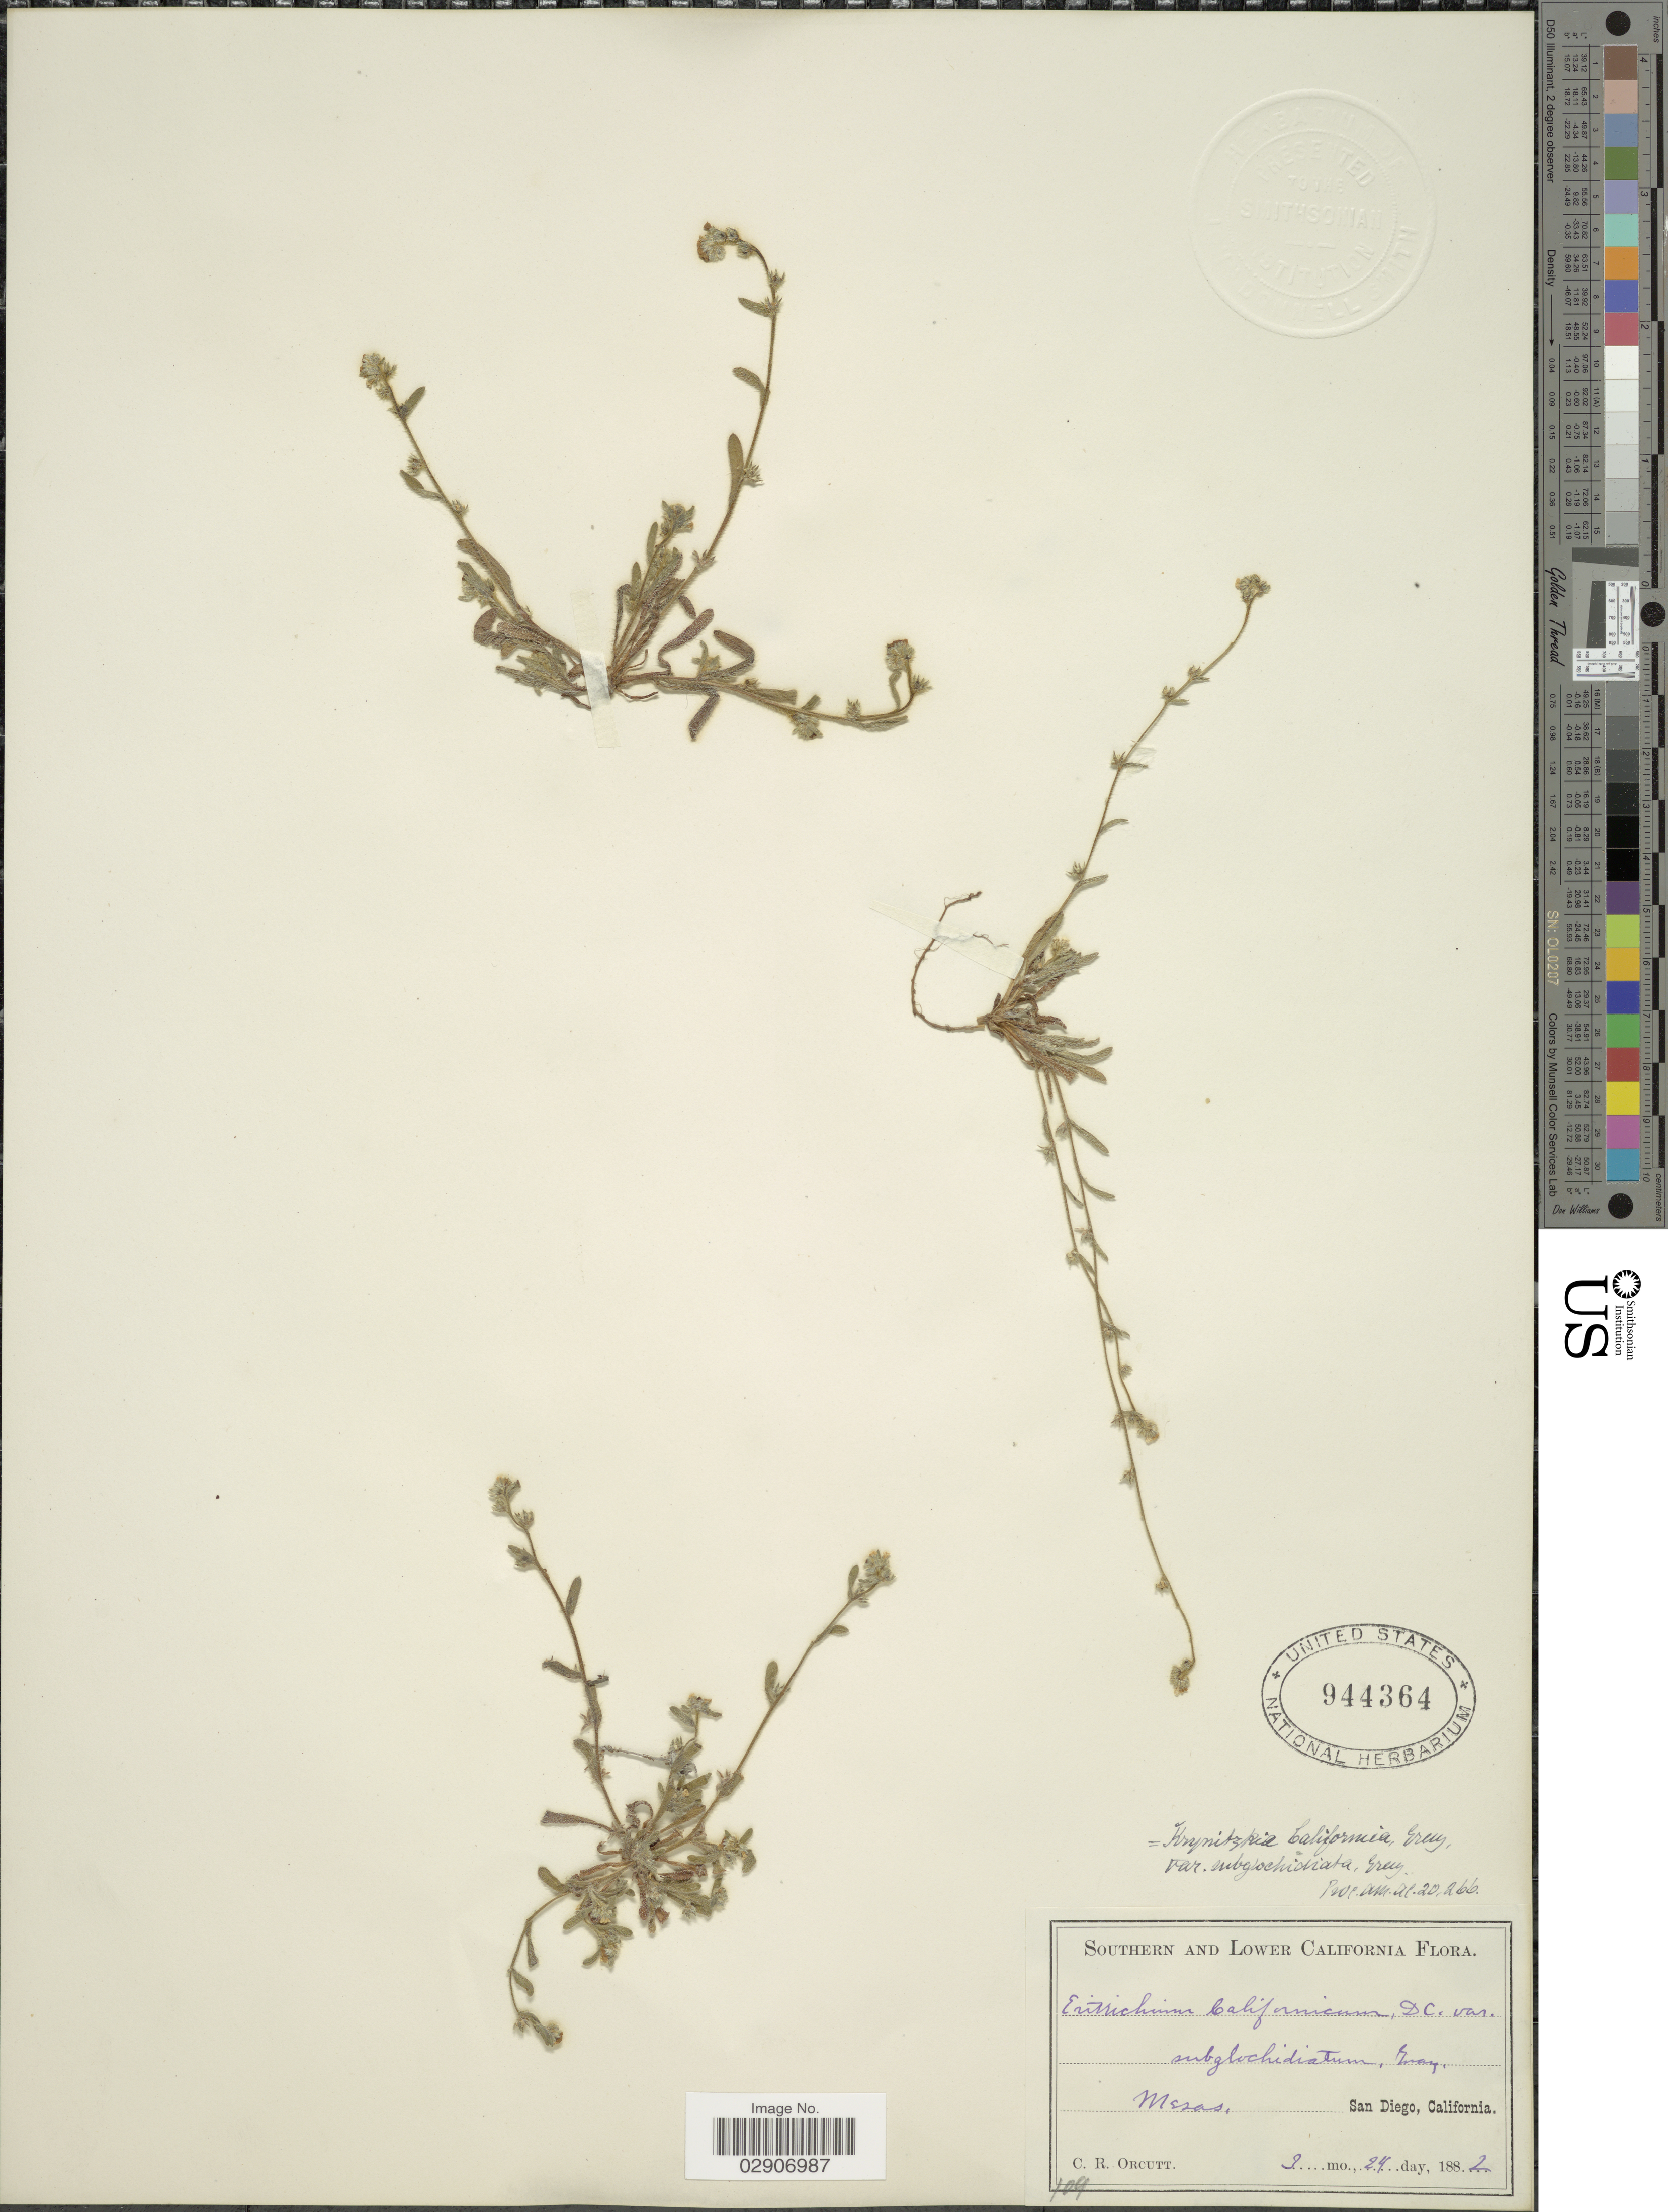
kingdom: Plantae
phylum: Tracheophyta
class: Magnoliopsida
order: Boraginales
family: Boraginaceae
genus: Plagiobothrys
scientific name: Plagiobothrys scouleri var. scouleri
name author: (Hook. & Arn.) I.M. Johnst.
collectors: C. R. Orcutt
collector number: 109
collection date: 1882-03-24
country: United States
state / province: California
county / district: San Diego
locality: Mesas, San Diego.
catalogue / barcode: US 944364